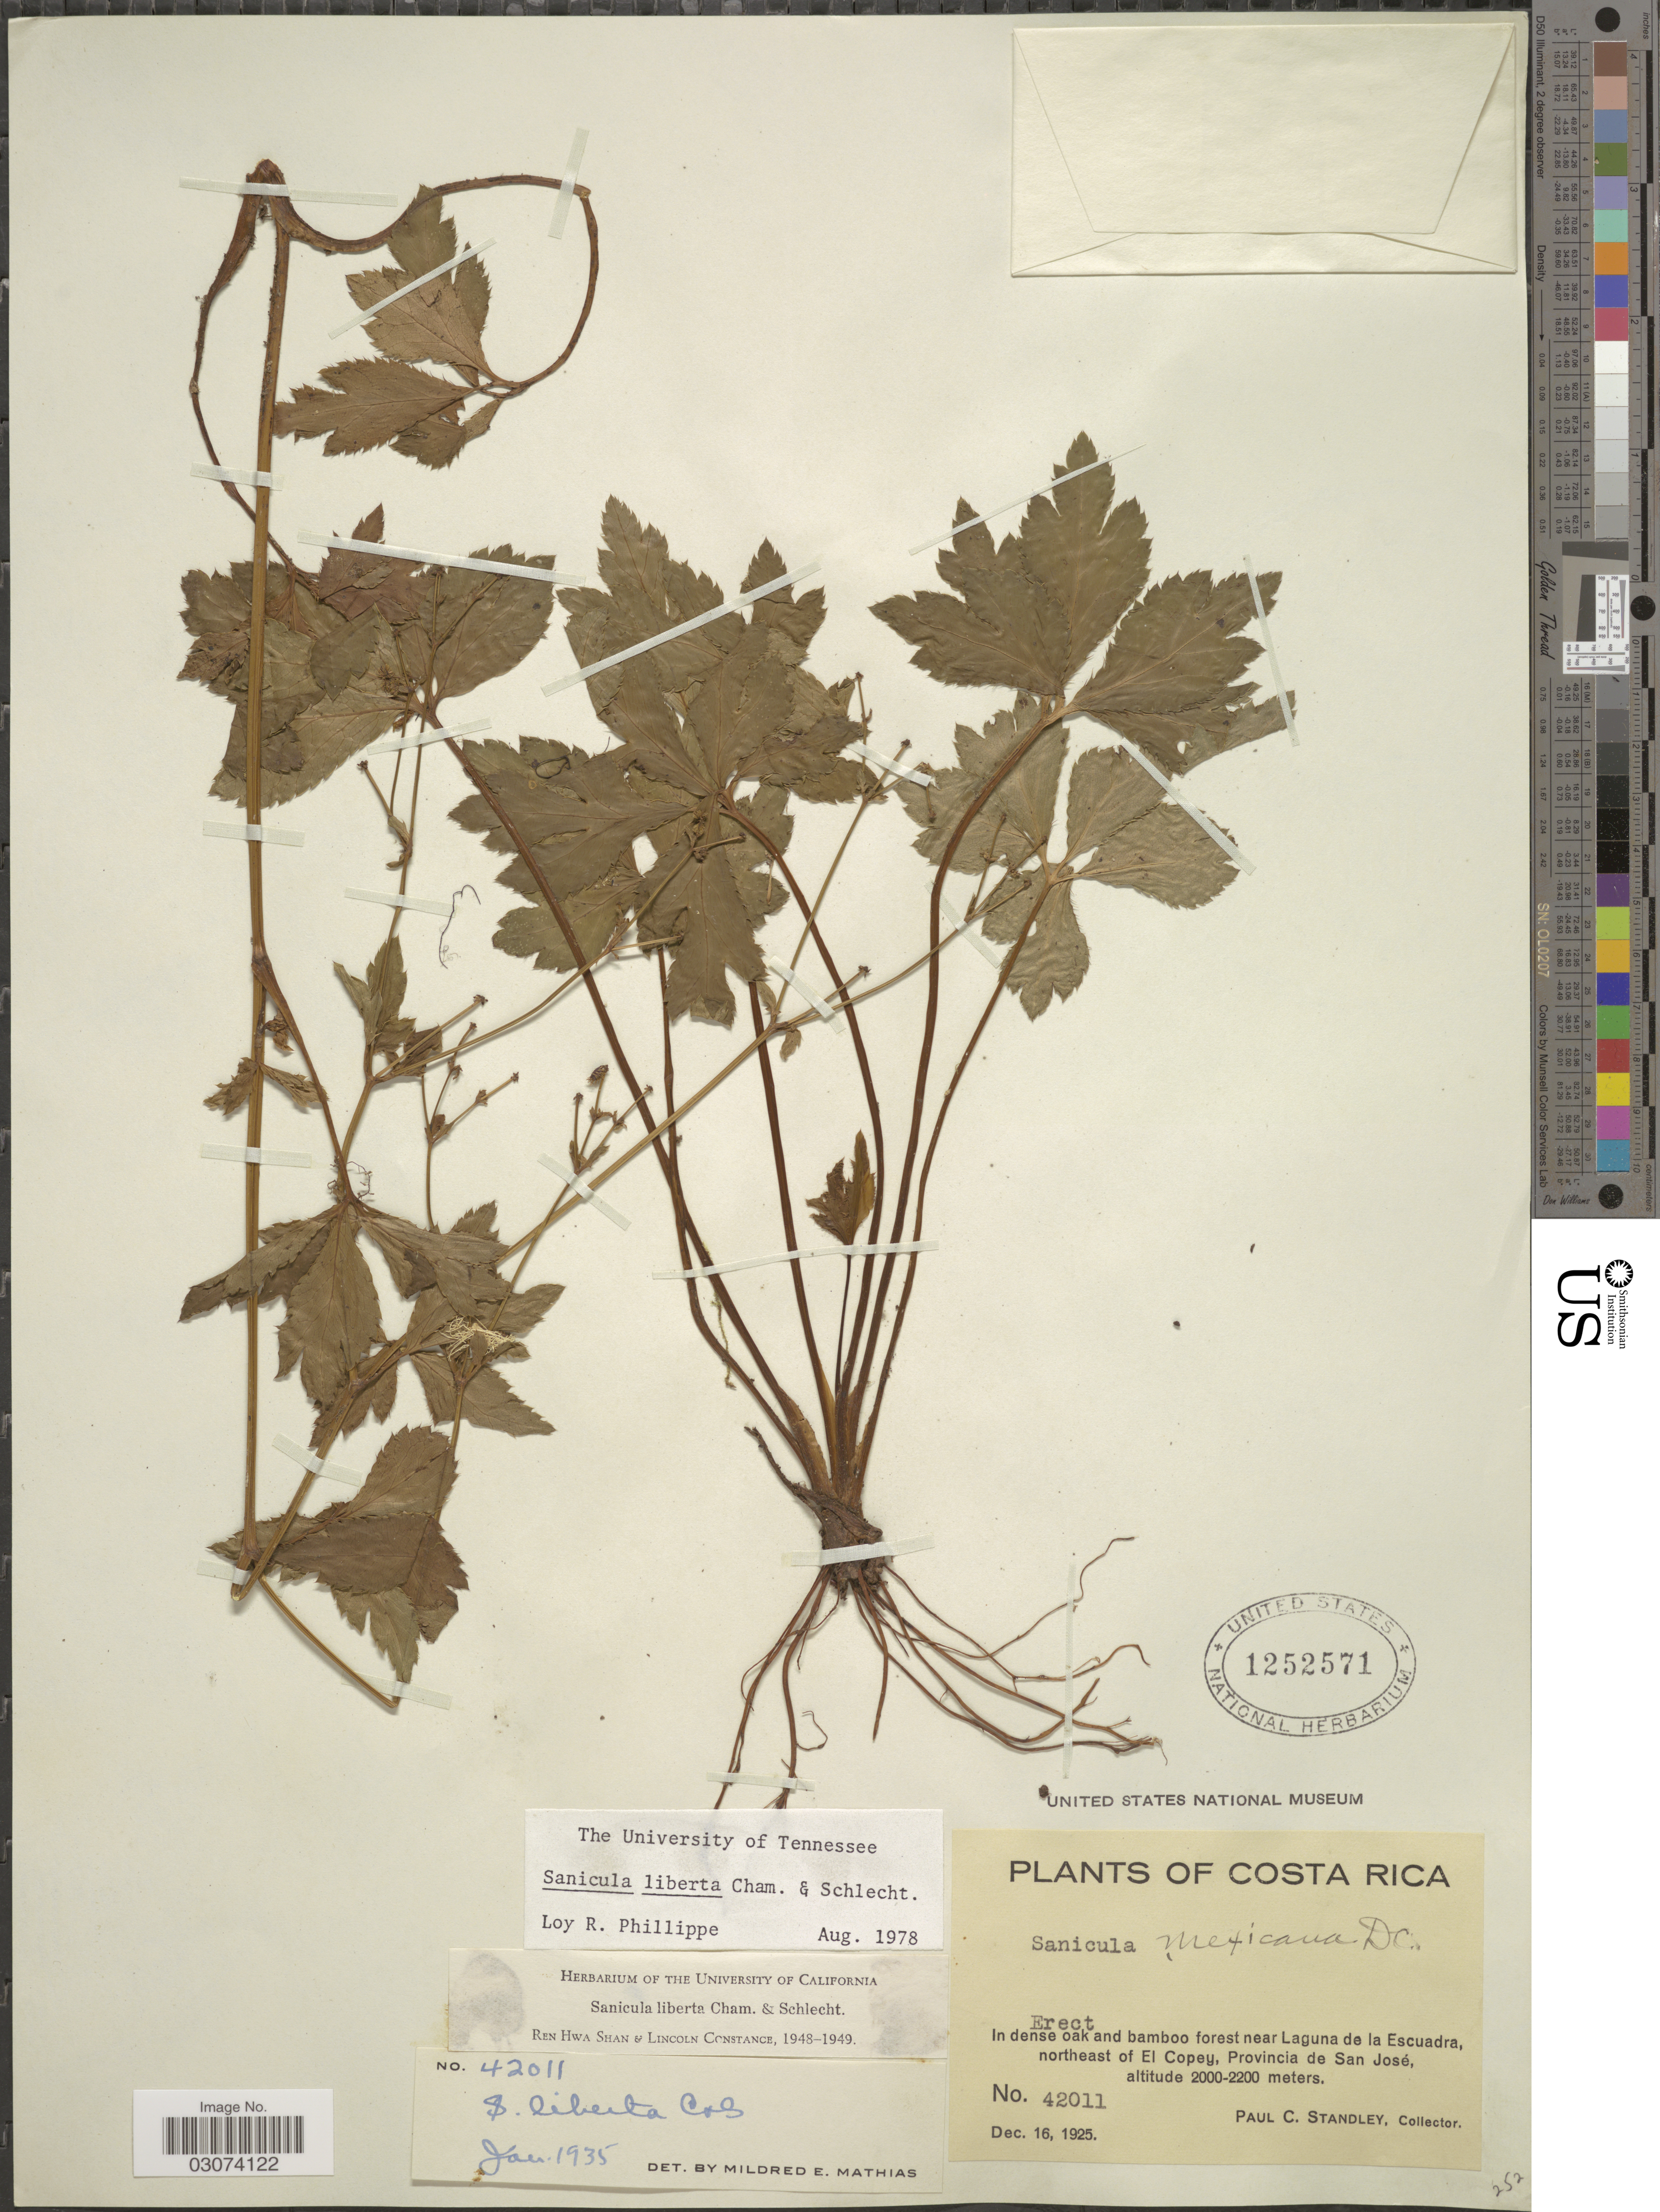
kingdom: Plantae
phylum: Tracheophyta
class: Magnoliopsida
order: Apiales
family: Apiaceae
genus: Sanicula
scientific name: Sanicula liberta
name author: Cham. & Schltdl.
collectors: P. C. Standley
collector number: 42011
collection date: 1925-12-16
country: Costa Rica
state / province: San José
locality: In dense oak and bamboo forest near Laguna de la Escuadra, northeast of El Copey.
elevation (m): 2000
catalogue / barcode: US 1252571